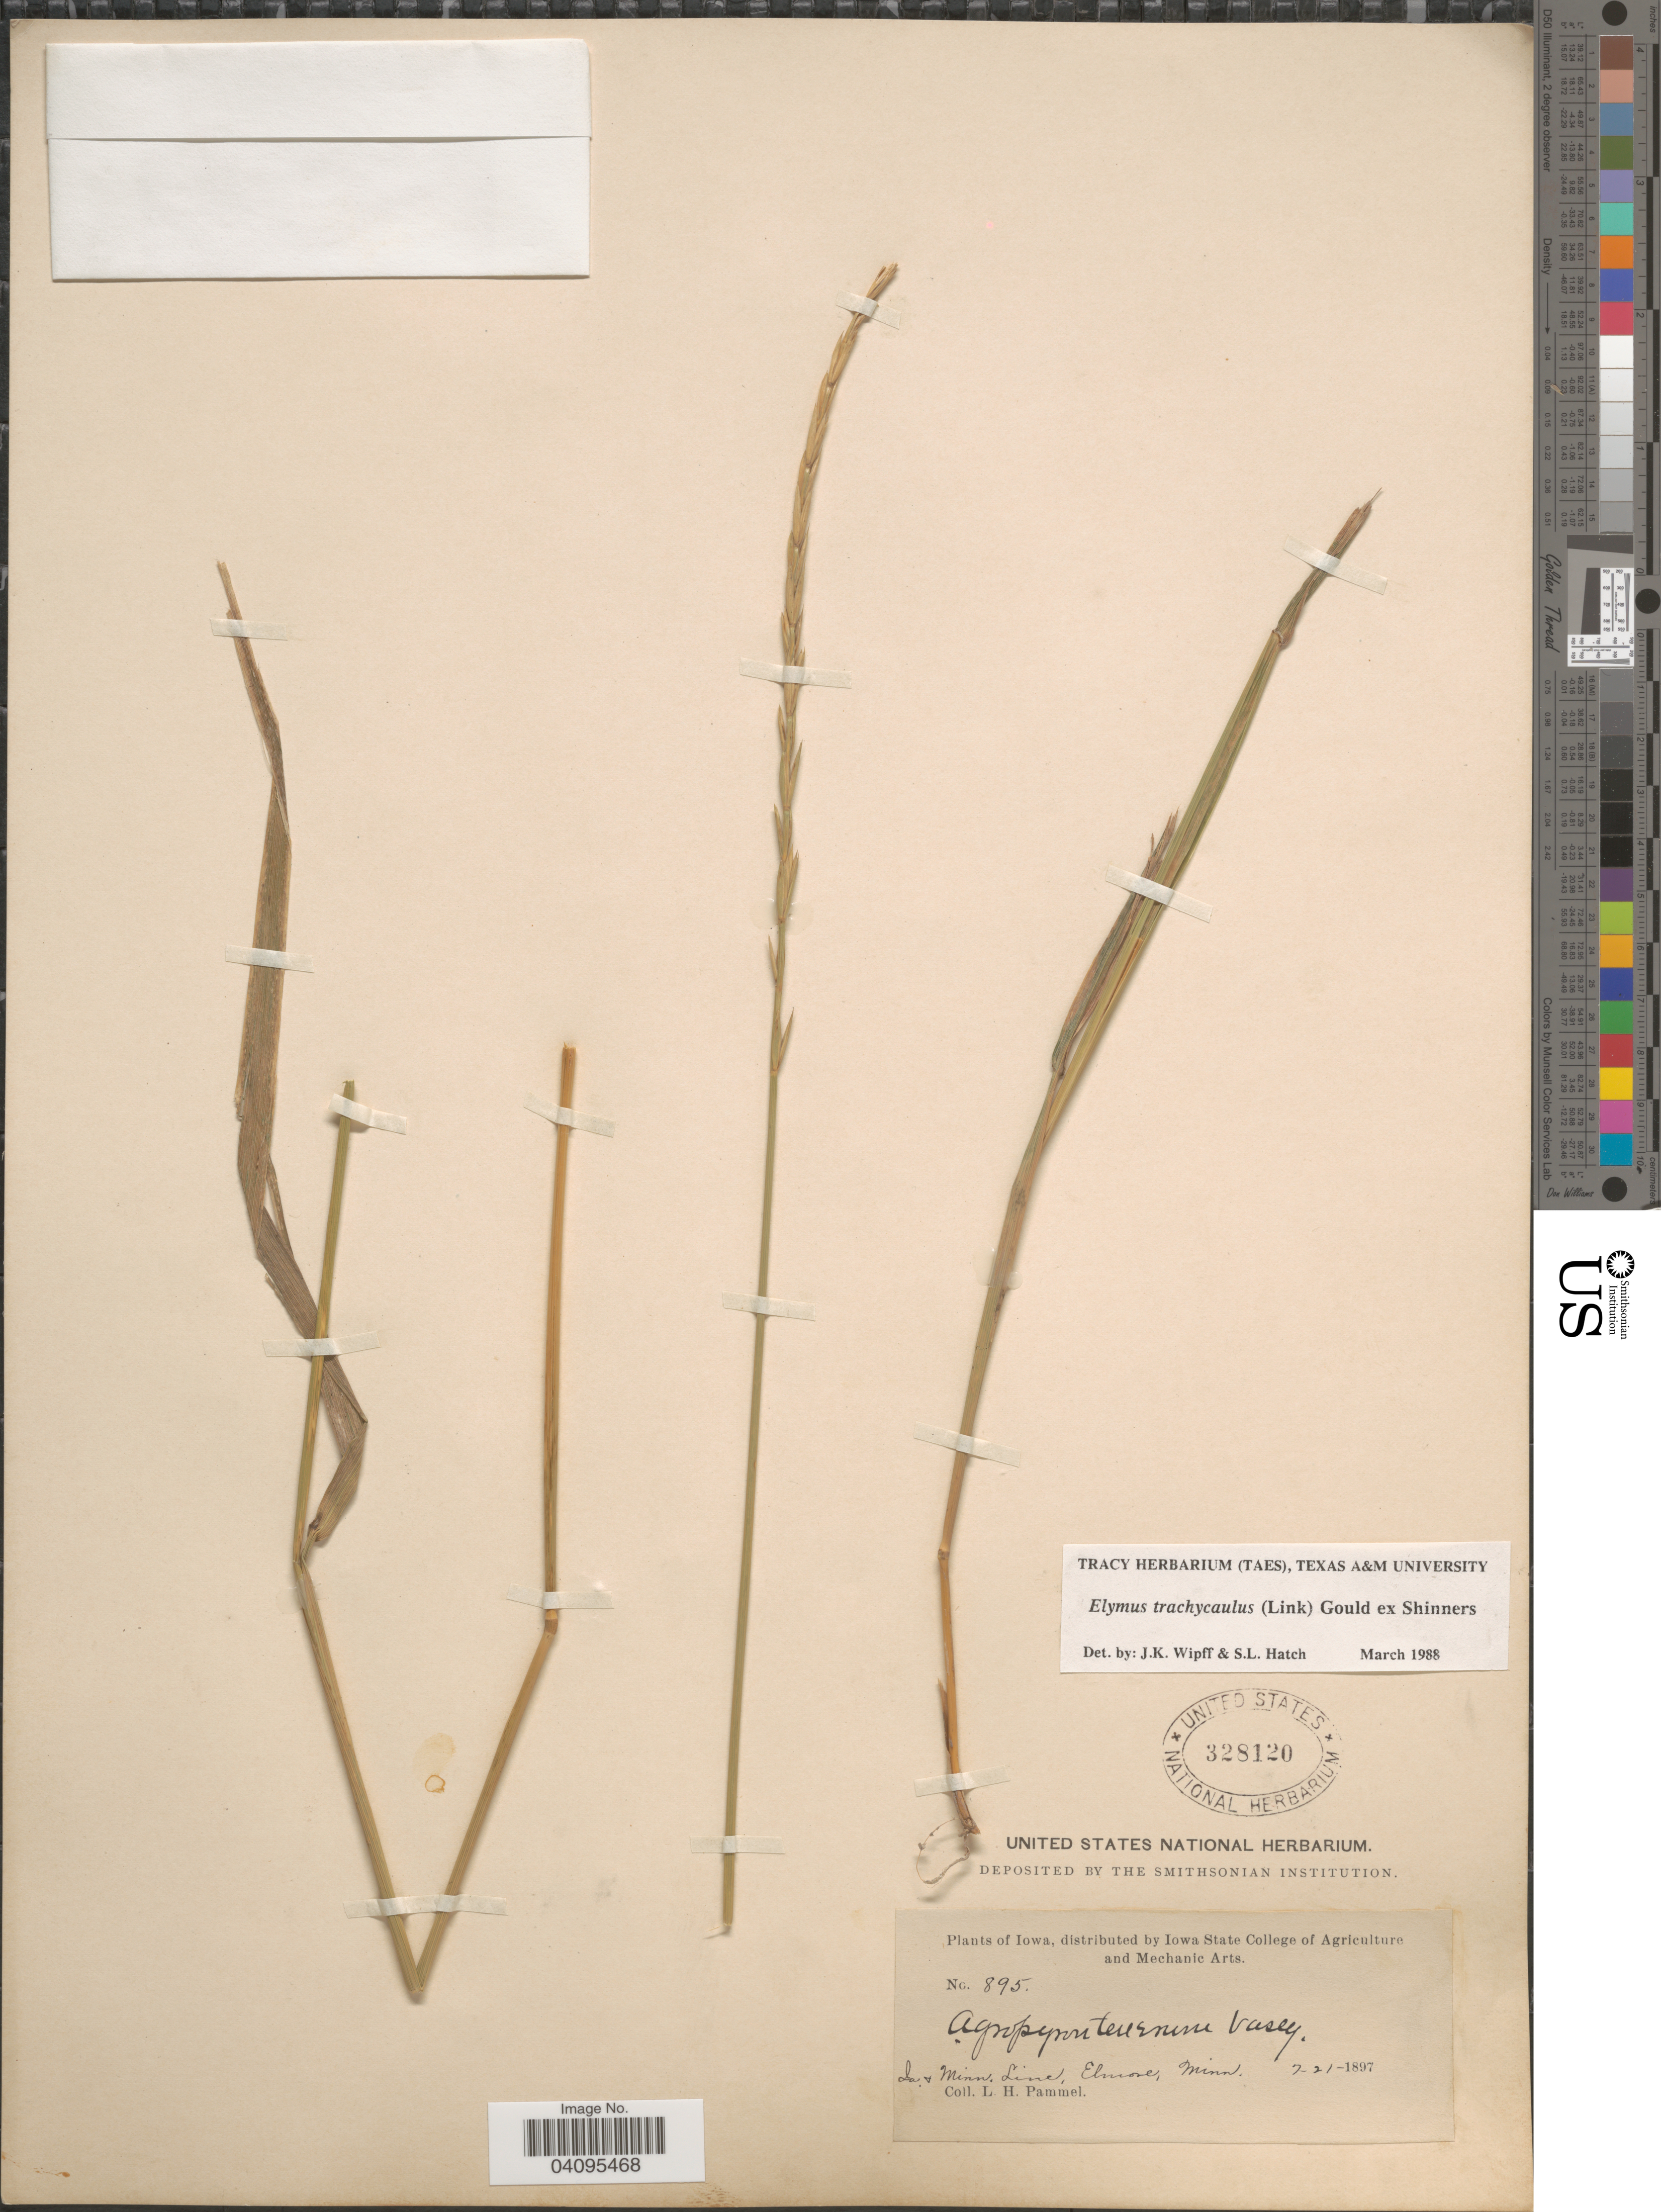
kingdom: Plantae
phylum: Tracheophyta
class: Liliopsida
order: Poales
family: Poaceae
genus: Elymus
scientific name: Elymus trachycaulus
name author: (Link) Gould ex Shinners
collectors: L. Pammel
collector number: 895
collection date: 1897-02-21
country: United States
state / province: Minnesota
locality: Ia & Minn. Line, Elmore.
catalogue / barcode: US 328120